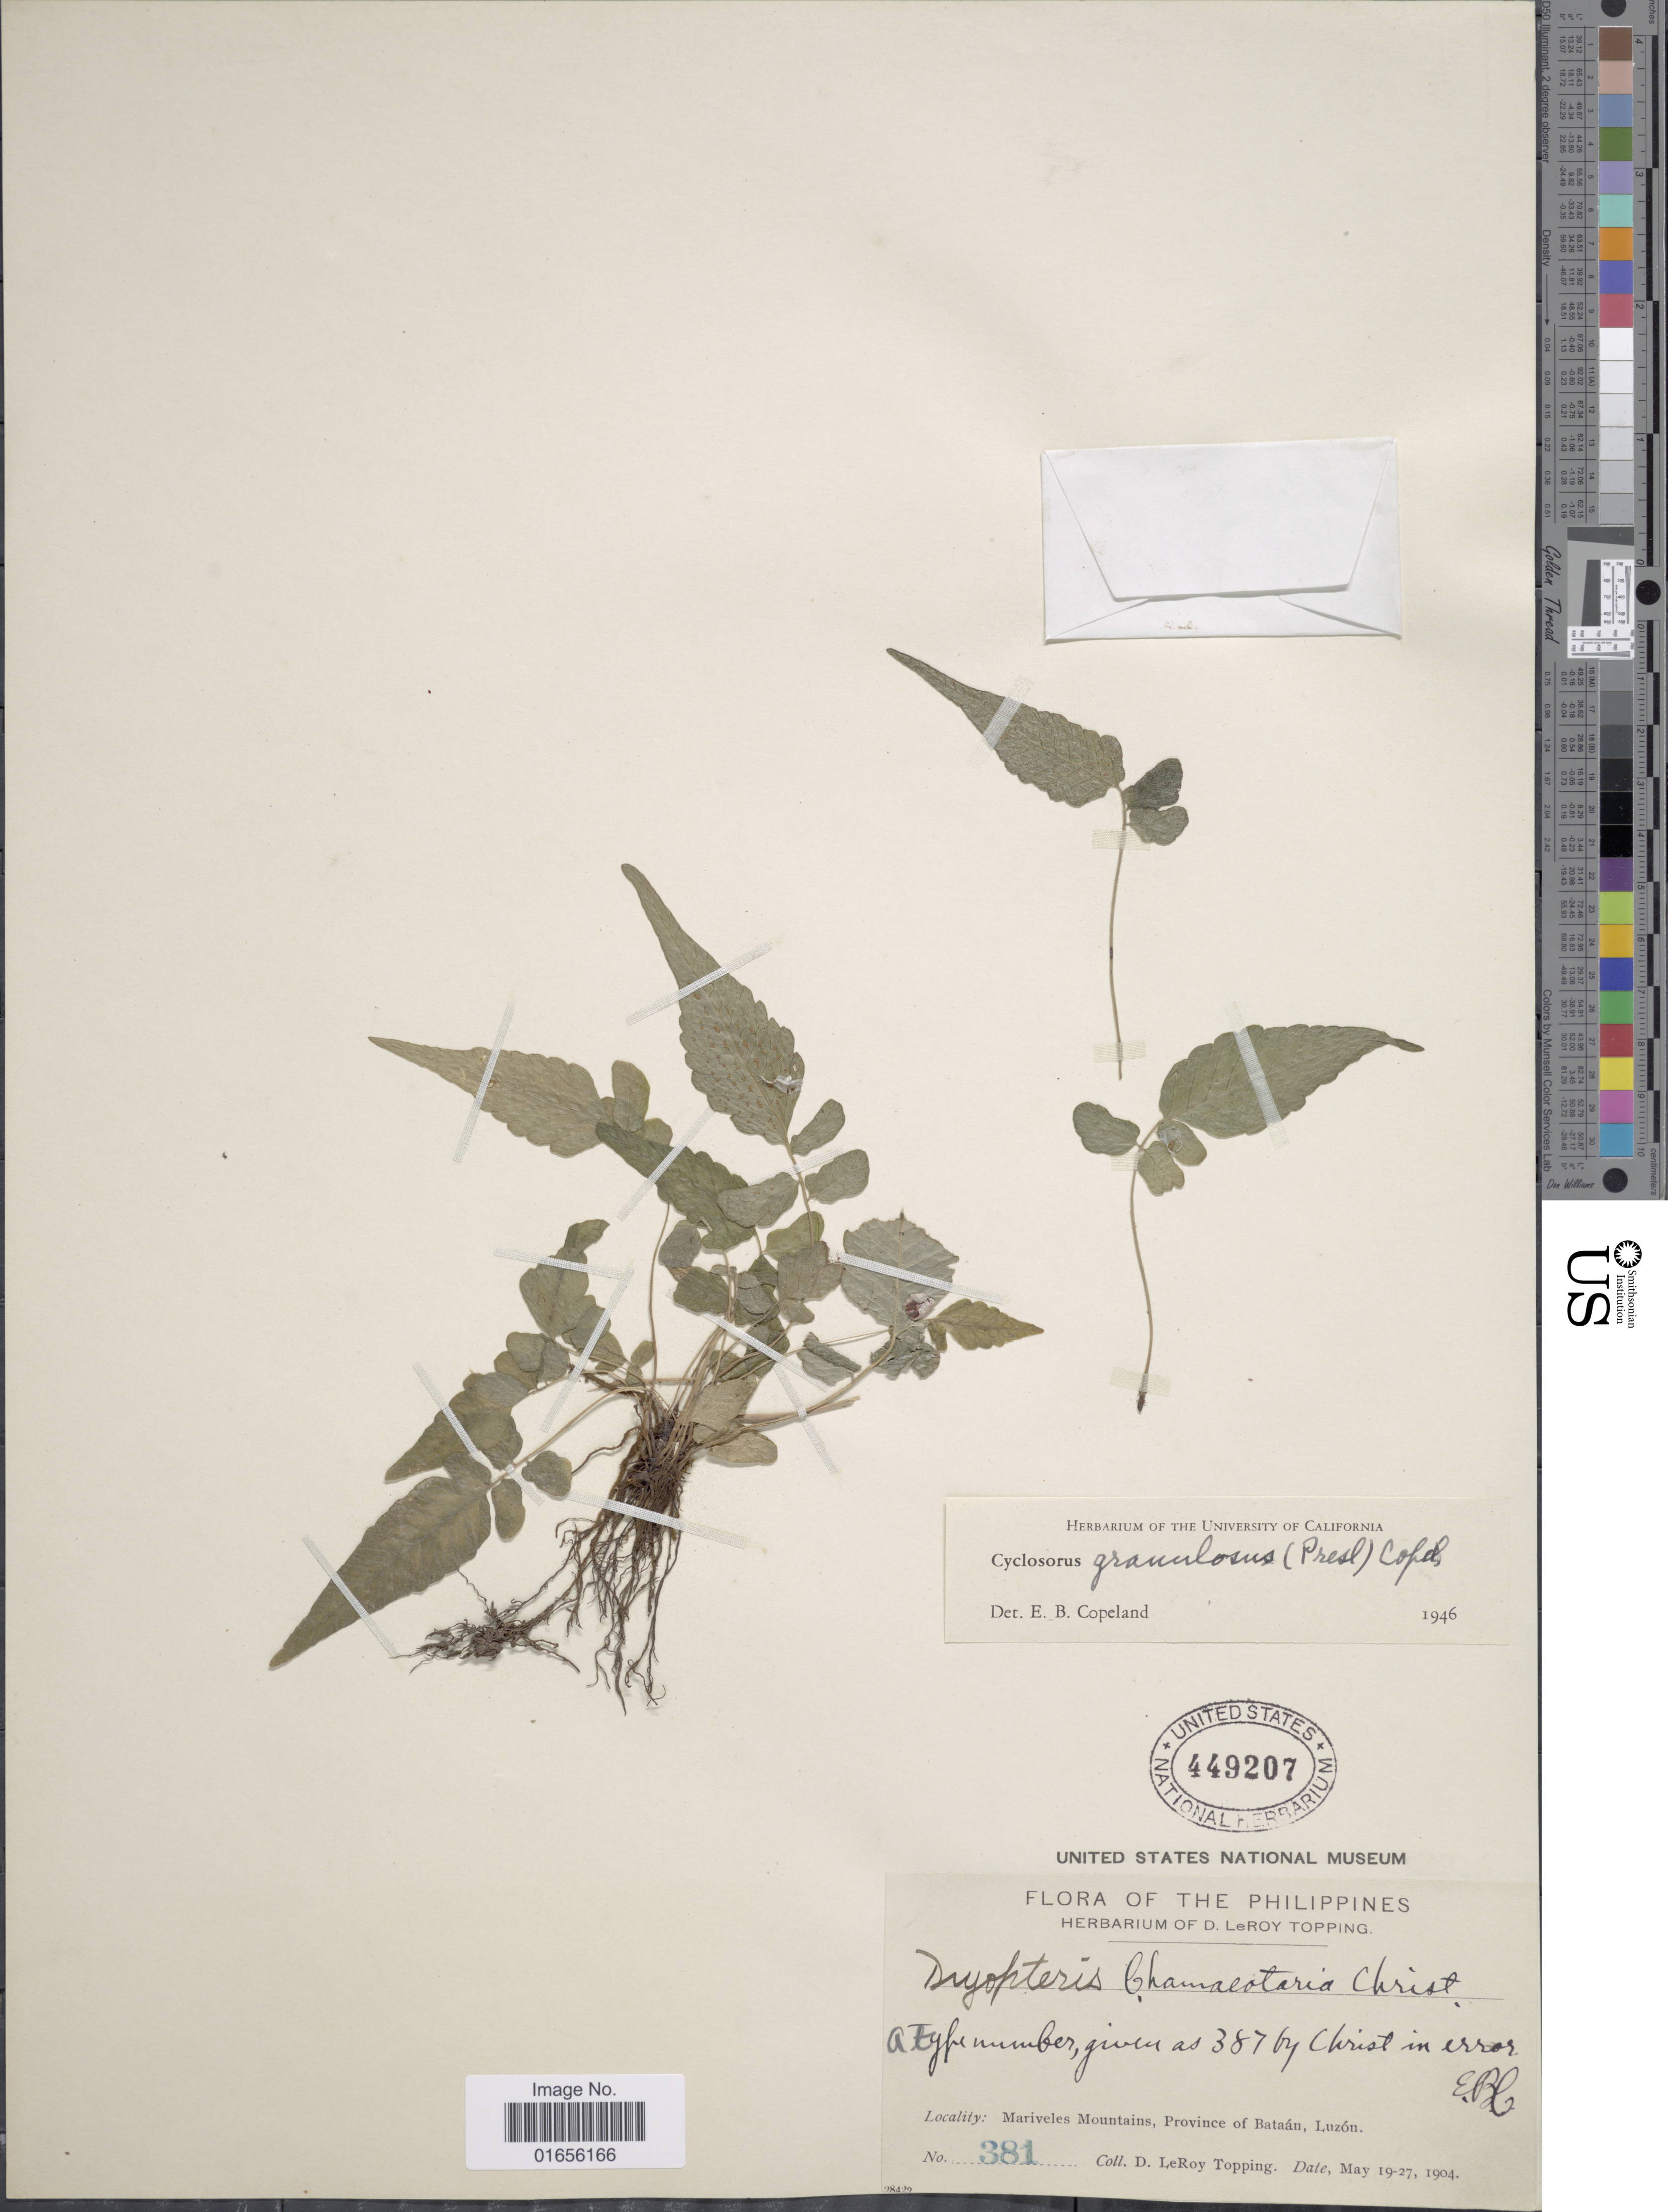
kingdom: Plantae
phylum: Tracheophyta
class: Polypodiopsida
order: Polypodiales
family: Thelypteridaceae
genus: Pronephrium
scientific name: Pronephrium granulosum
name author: (C. Presl) Holttum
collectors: D. L. Topping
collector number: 381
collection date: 1904-05-19/1904-05-27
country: Philippines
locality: The Philippines, Mariveles Mountains, Province of Bataán, Luzón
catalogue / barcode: US 449207